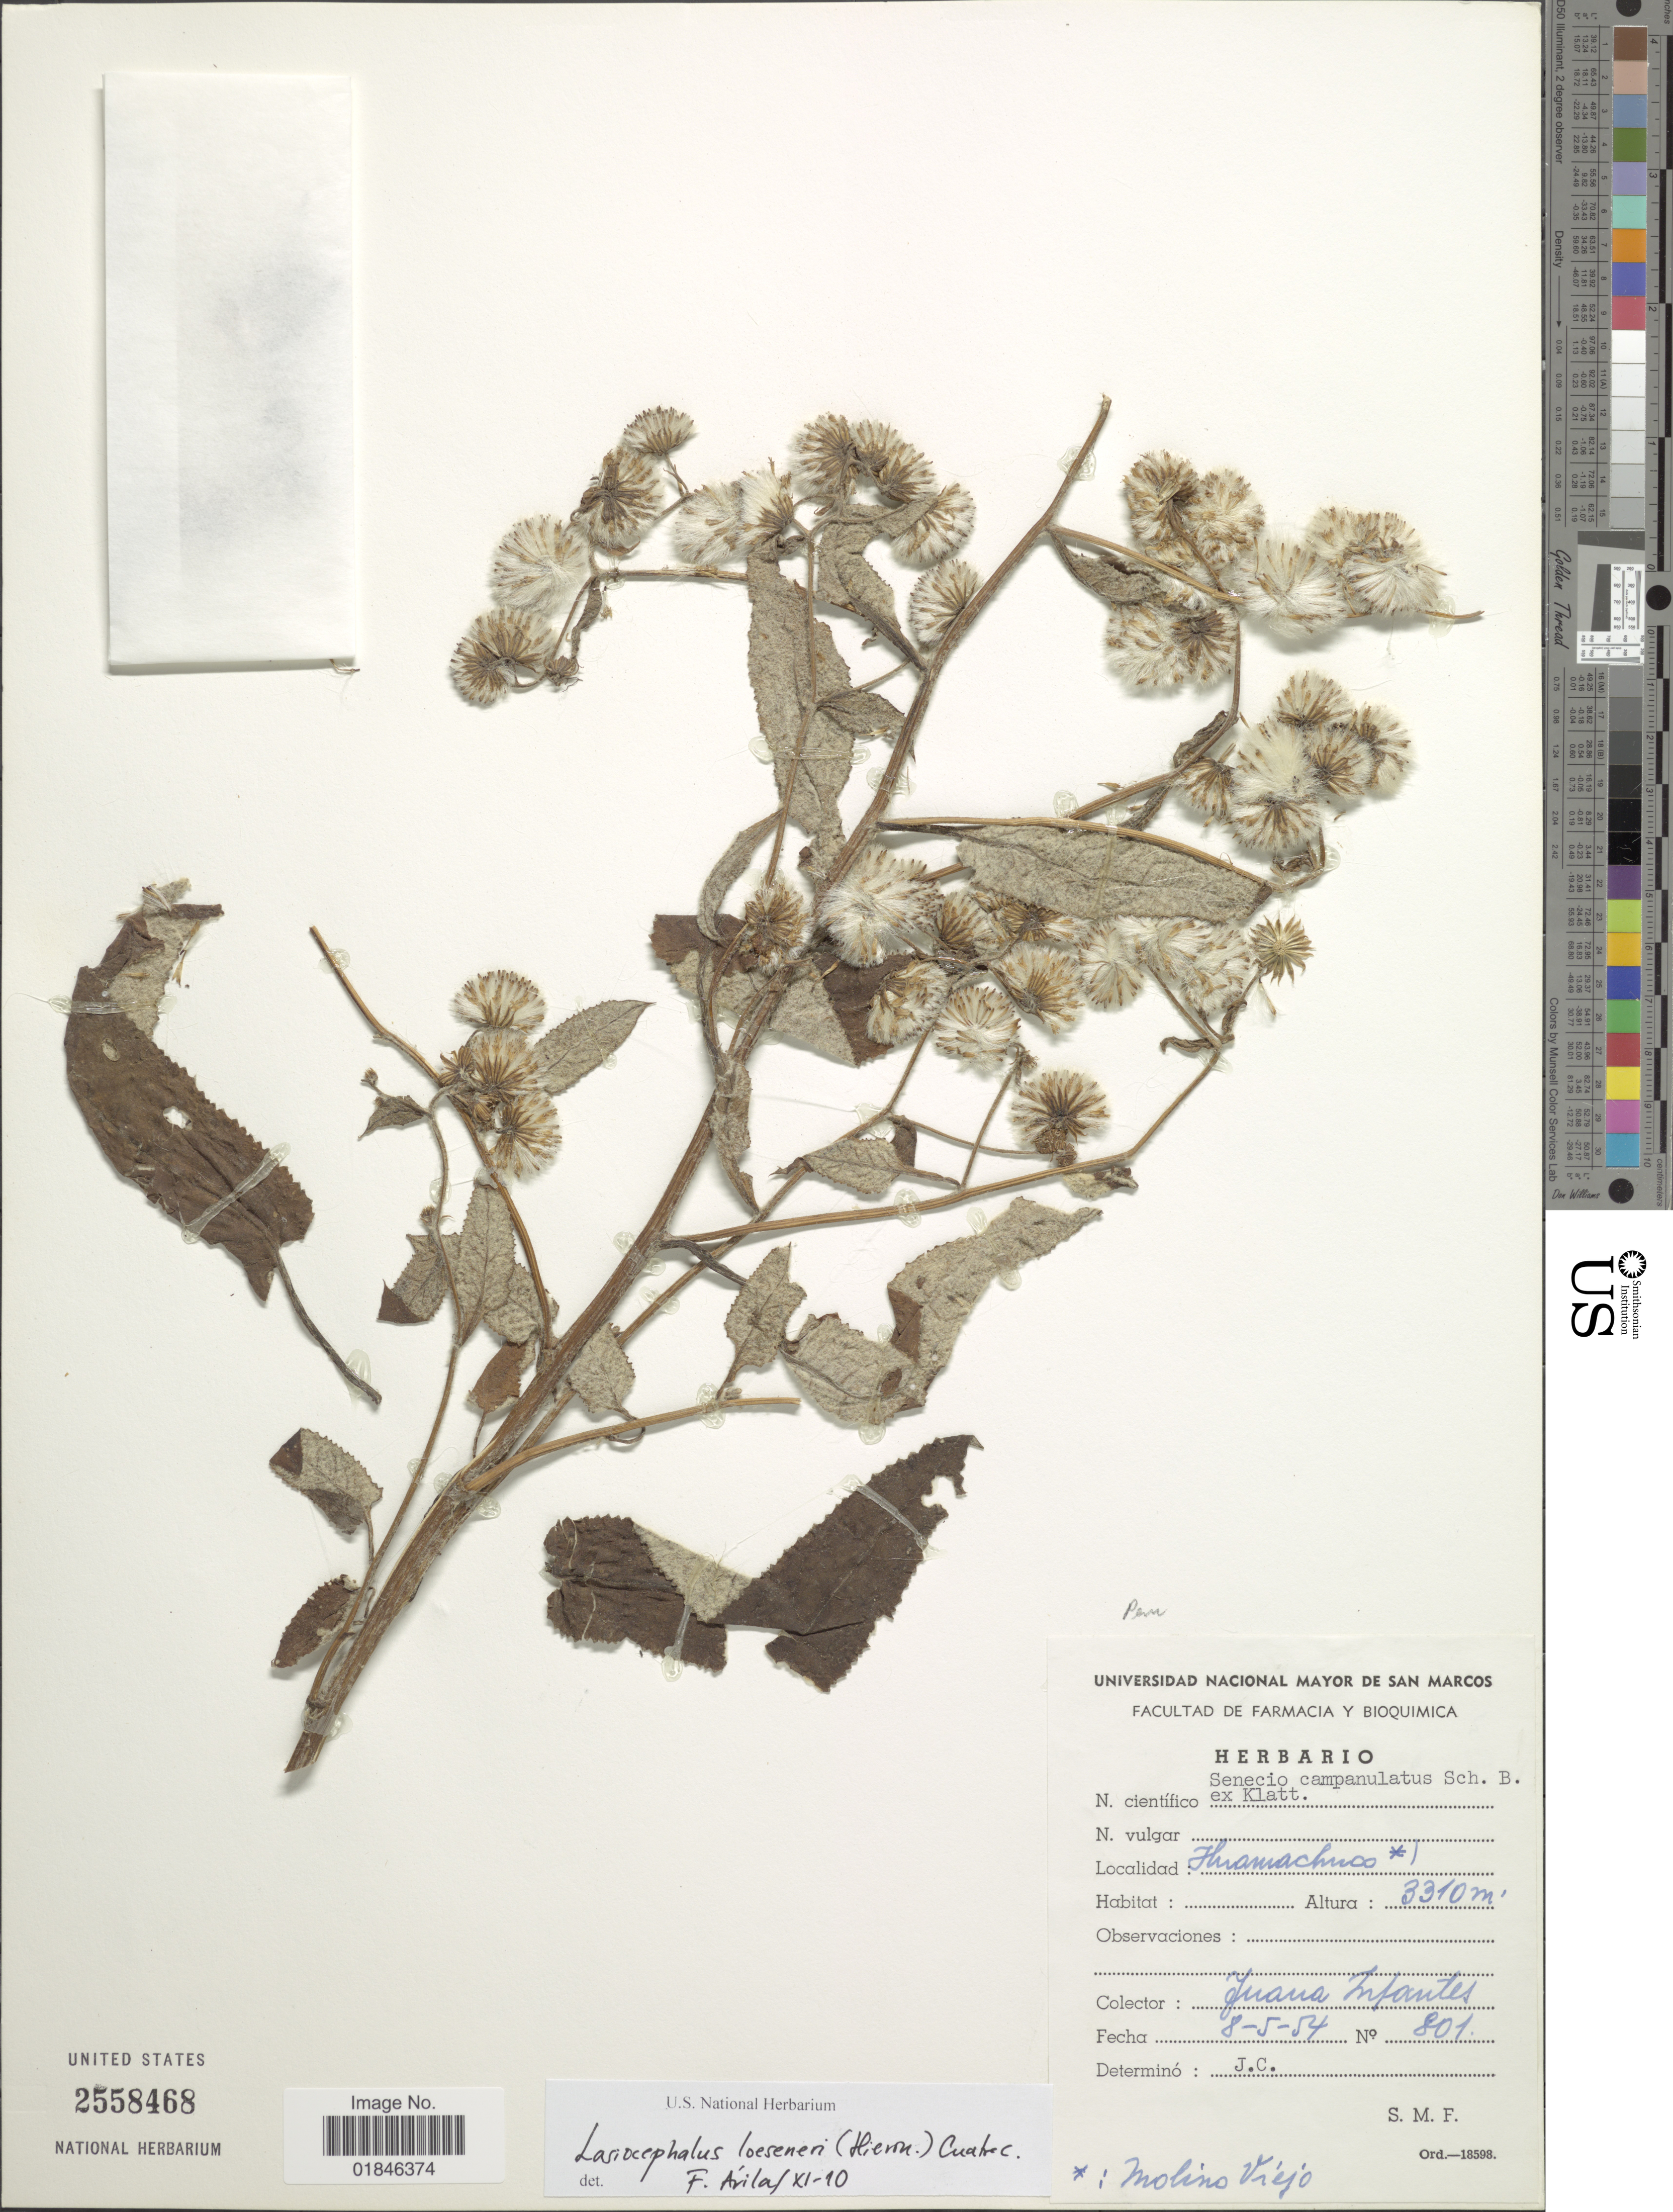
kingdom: Plantae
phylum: Tracheophyta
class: Magnoliopsida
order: Asterales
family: Asteraceae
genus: Senecio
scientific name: Senecio betonicifolius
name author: DC.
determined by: Salomon, Luciana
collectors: J. Infantes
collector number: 801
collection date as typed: Transcribed d/m/y: 8/5/54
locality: Huamachuco [interpreted].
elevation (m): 3310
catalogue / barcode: US 2558468